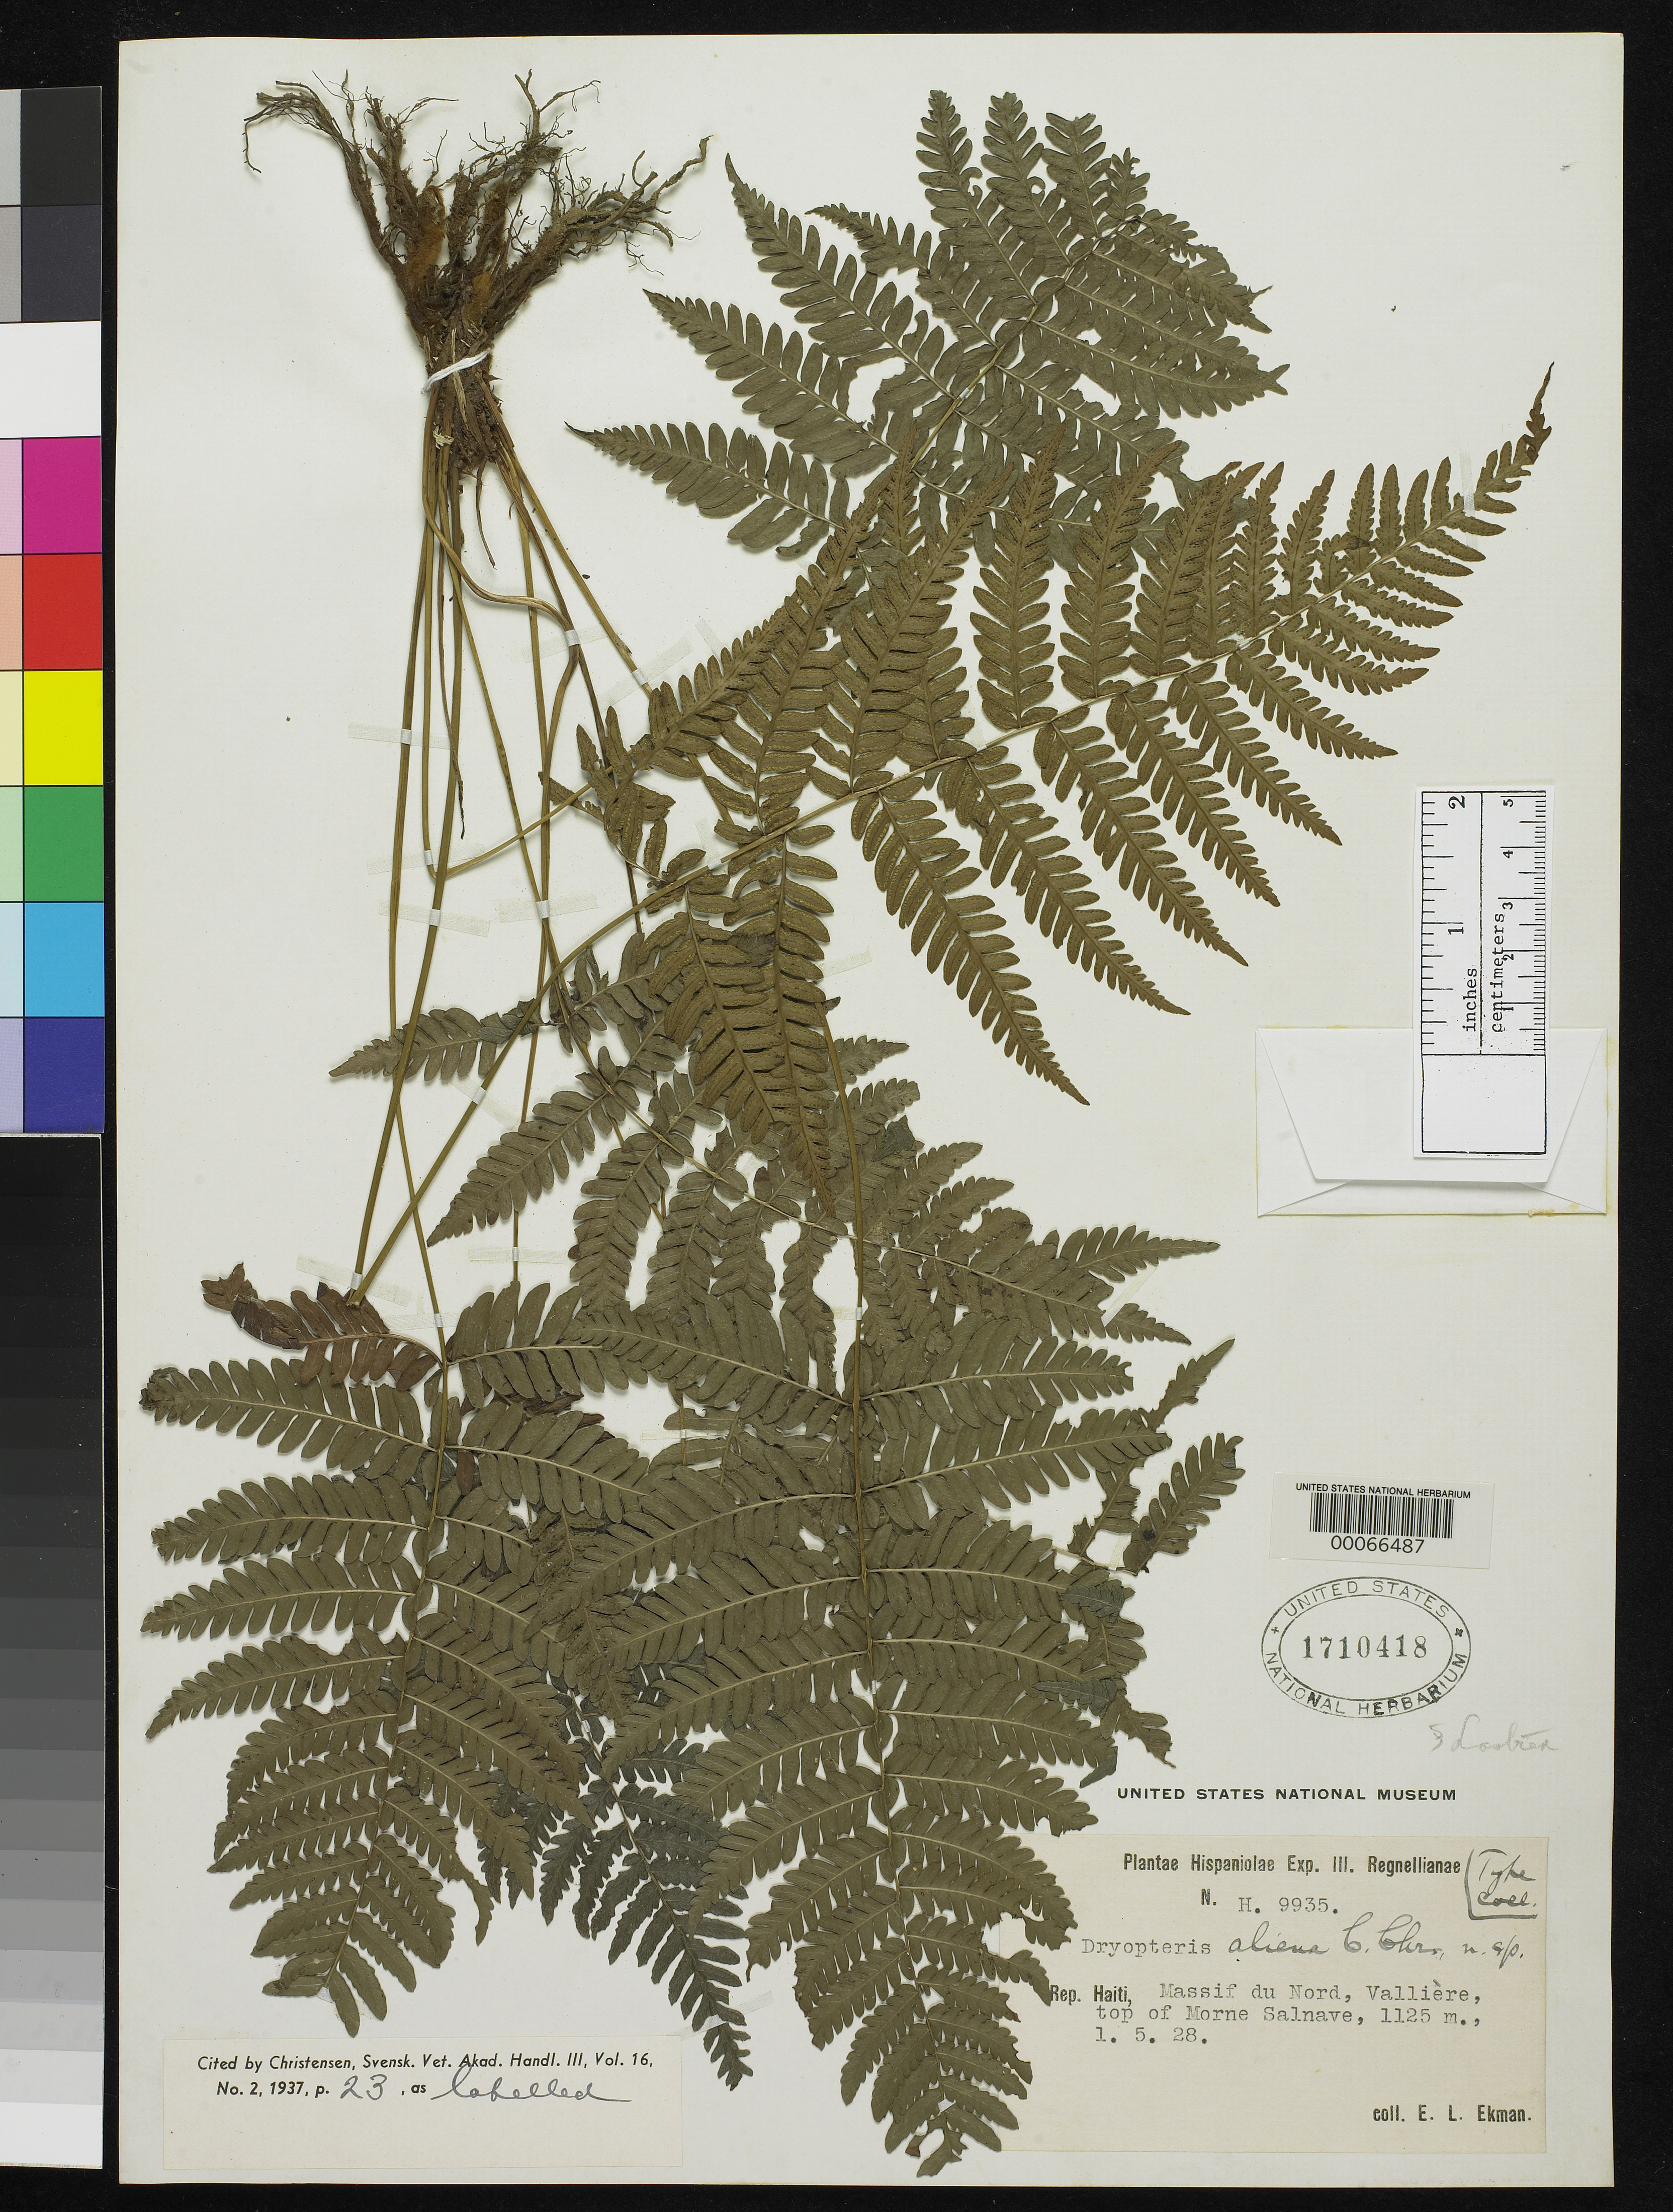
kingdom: Plantae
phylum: Tracheophyta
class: Polypodiopsida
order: Polypodiales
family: Dryopteridaceae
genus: Dryopteris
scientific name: Dryopteris aliena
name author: C. Chr.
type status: Isotype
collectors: E. L. Ekman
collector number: H 9935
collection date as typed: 01 May 1928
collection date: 1928-05-01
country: Haiti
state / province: Nord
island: Hispaniola Island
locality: Valliere, top of Morne Salnave.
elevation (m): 1125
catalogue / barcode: US 1710418